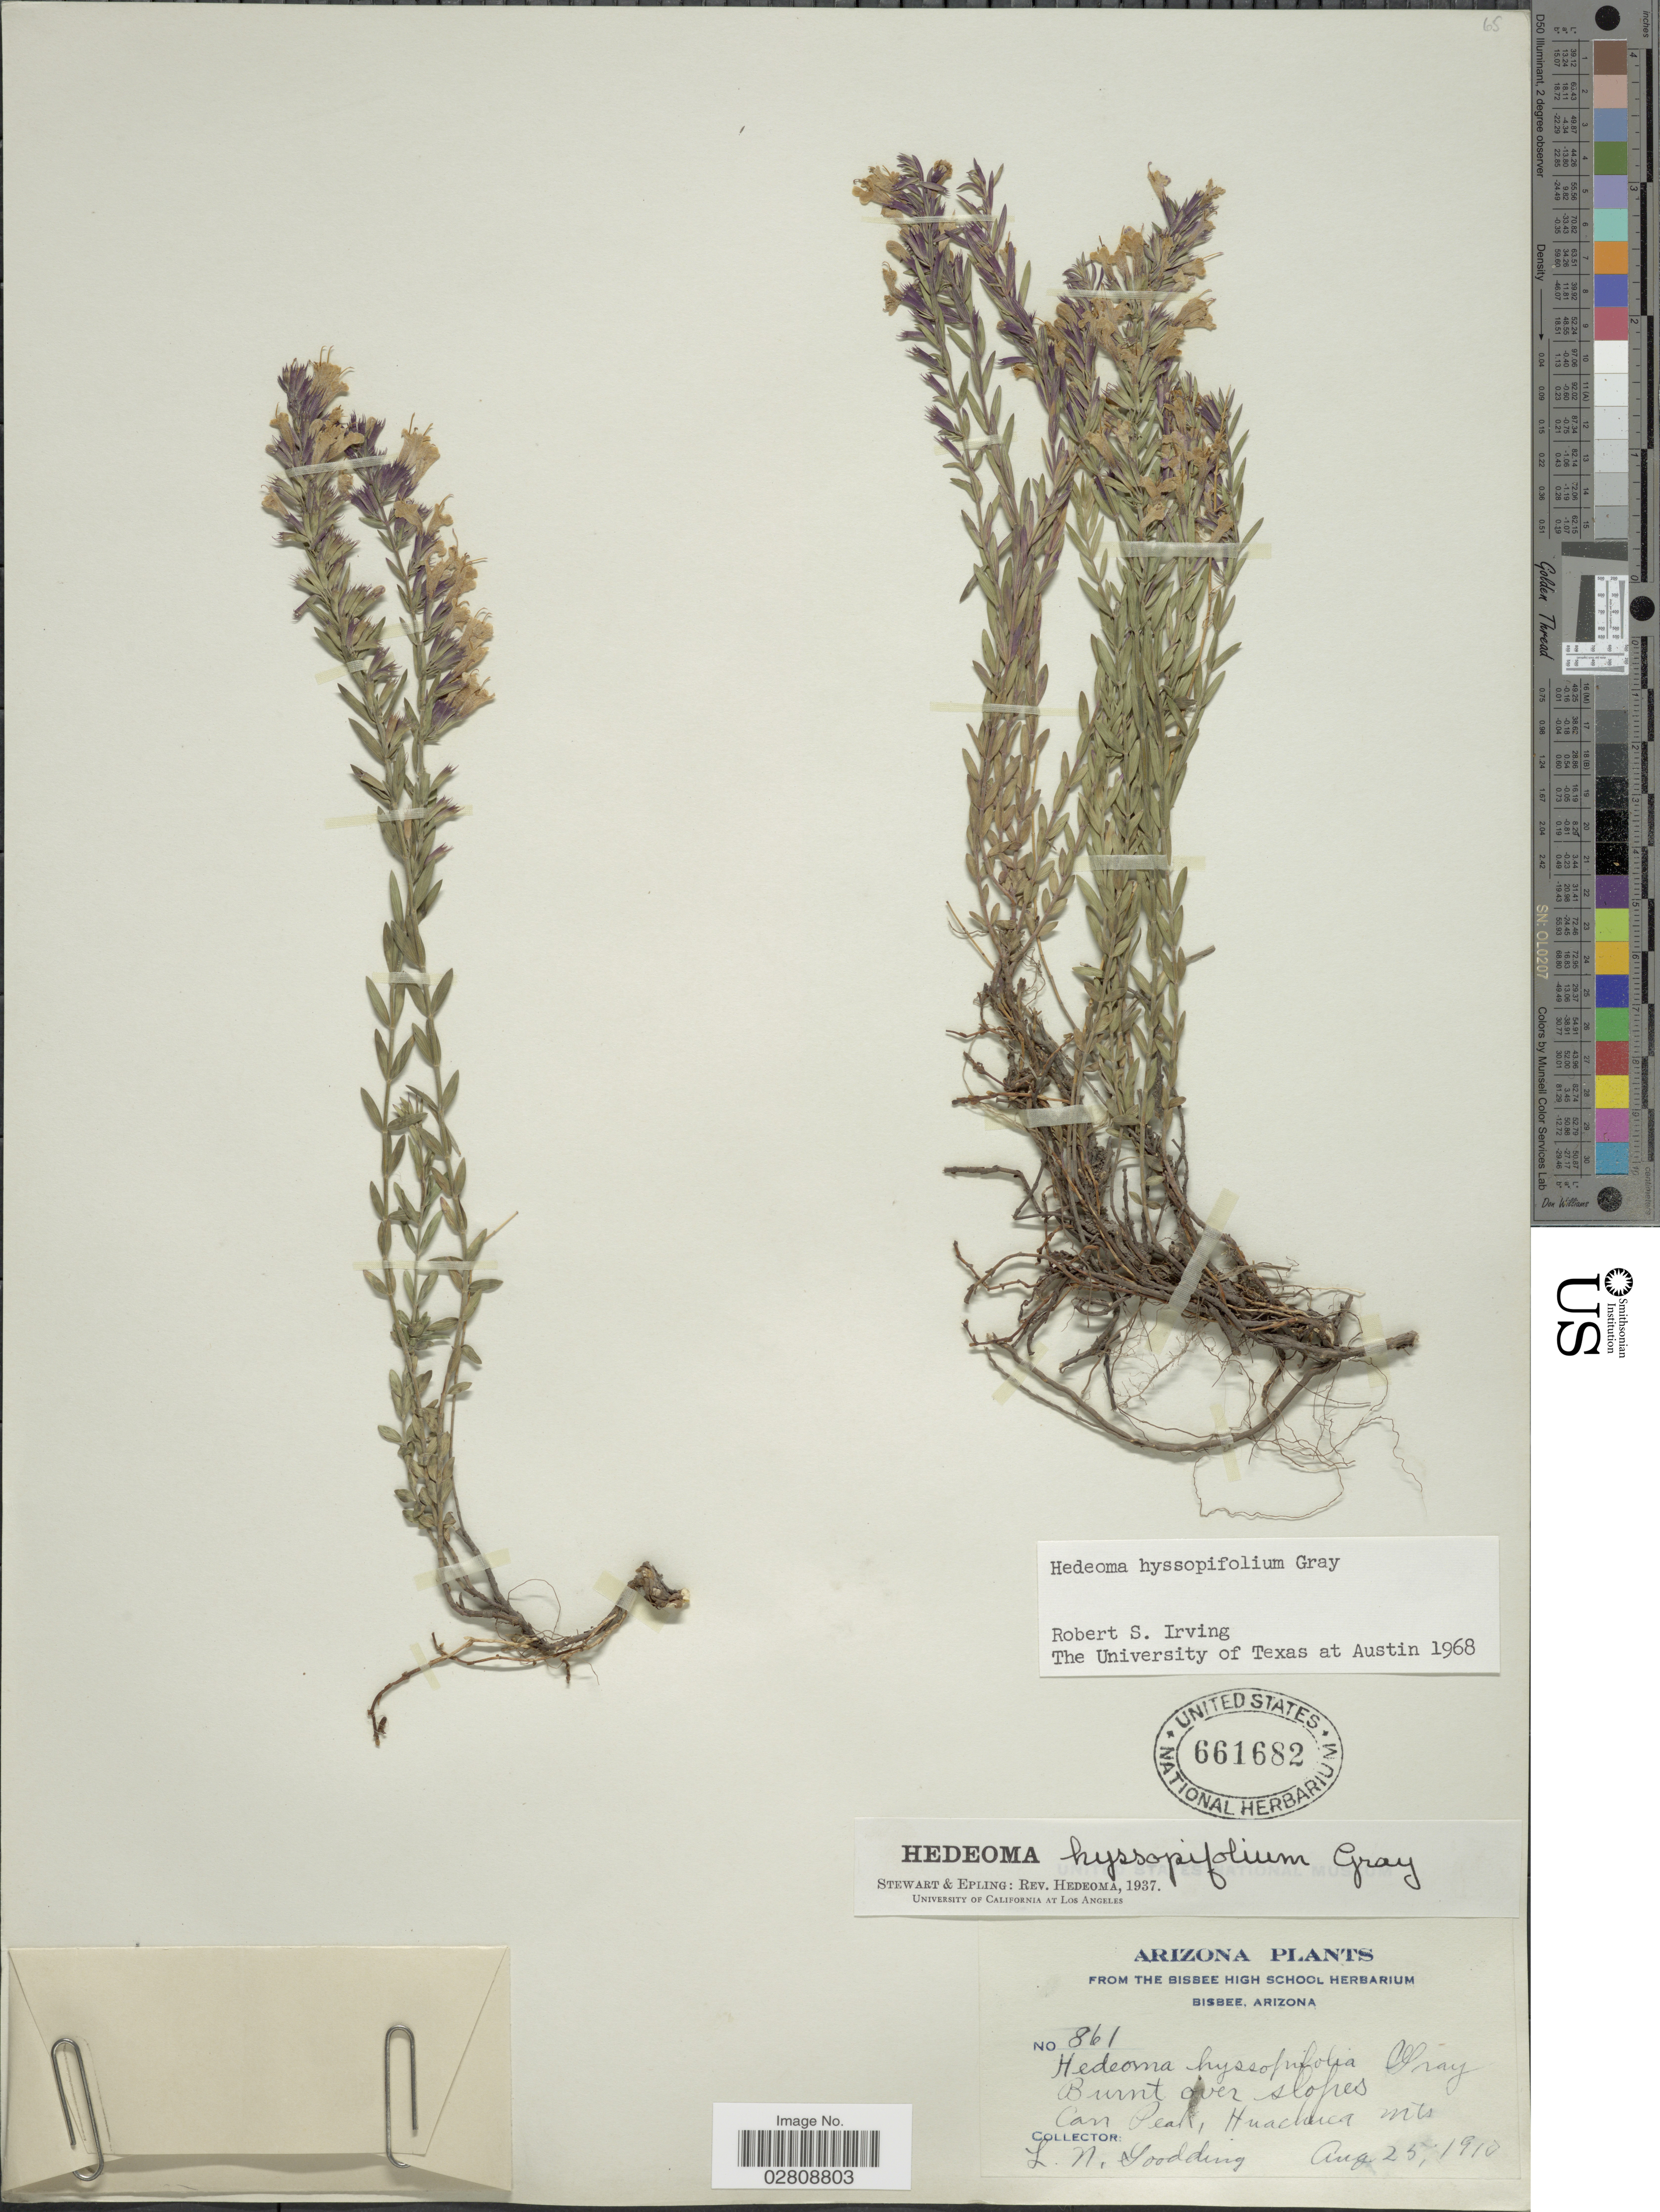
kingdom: Plantae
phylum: Tracheophyta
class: Magnoliopsida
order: Lamiales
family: Lamiaceae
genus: Hedeoma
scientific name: Hedeoma hyssopifolia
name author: A. Gray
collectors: L. N. Goodding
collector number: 861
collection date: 1910-08-25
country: United States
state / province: Arizona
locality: Burnt over slopes Carr Peak Huachuca Mts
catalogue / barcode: US 661682